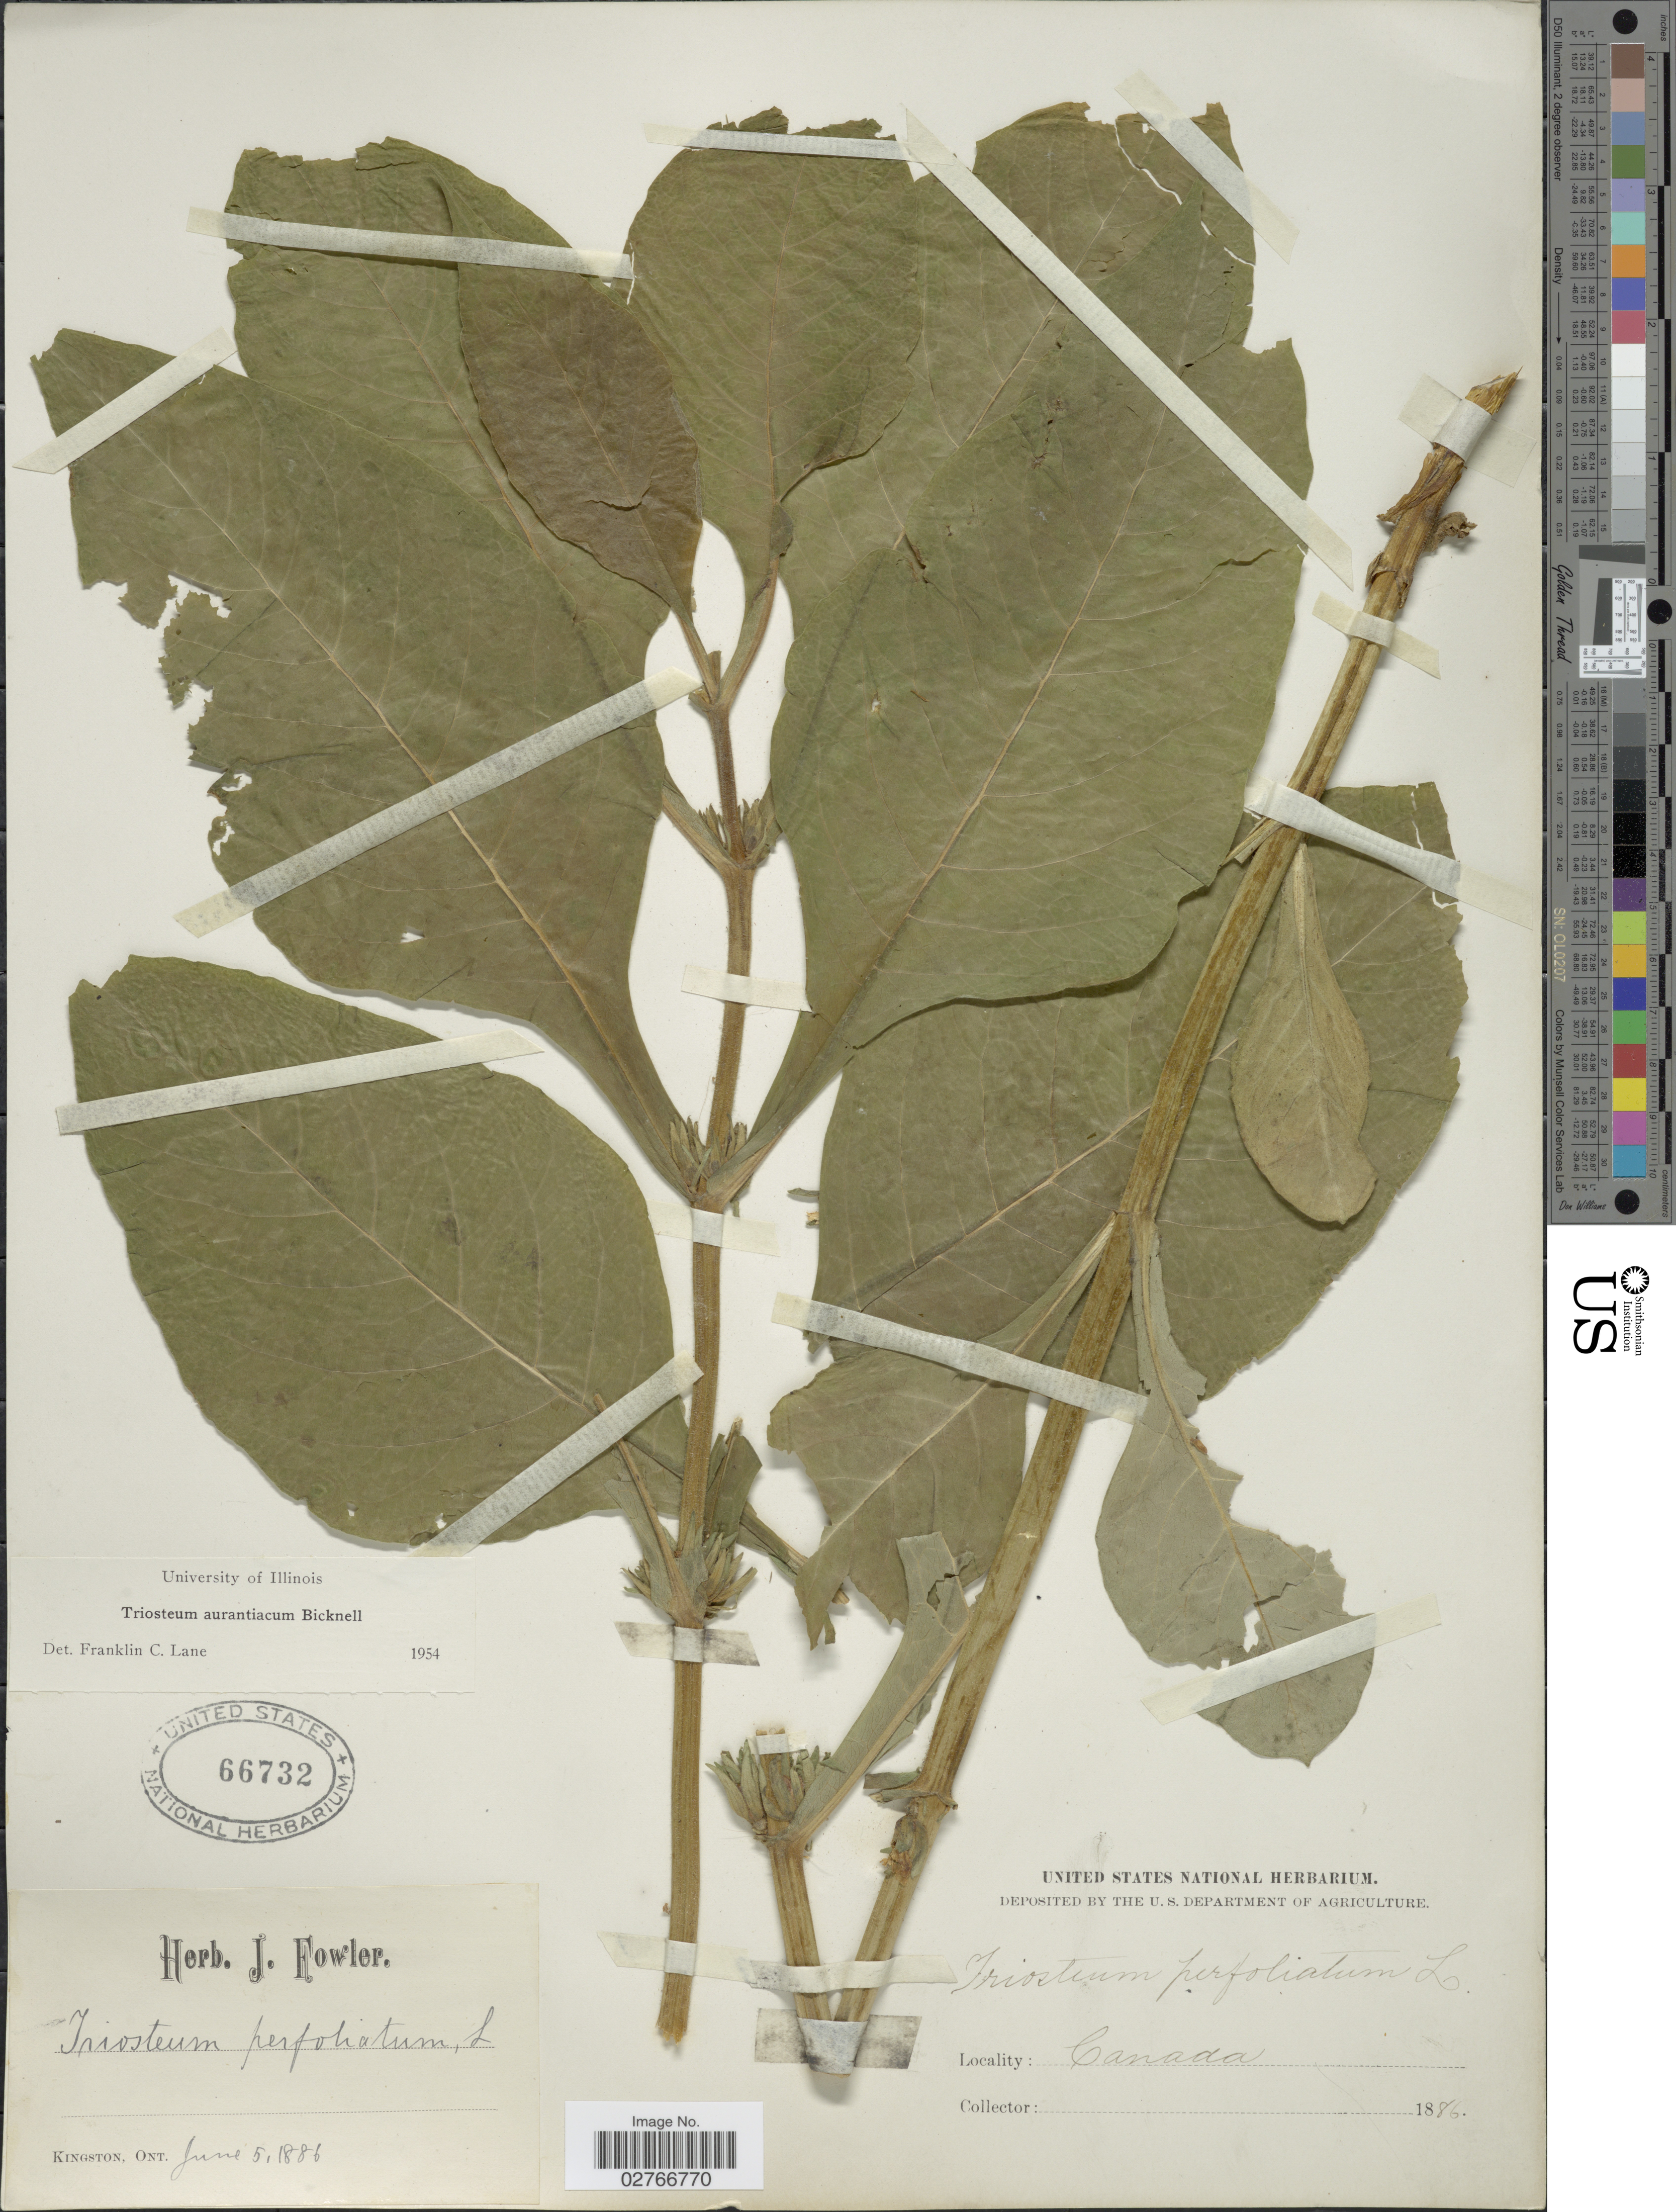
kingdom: Plantae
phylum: Tracheophyta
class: Magnoliopsida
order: Dipsacales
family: Caprifoliaceae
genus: Triosteum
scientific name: Triosteum aurantiacum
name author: E.P. Bicknell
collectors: ex herb. J. Fowler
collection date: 1886-06-05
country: Canada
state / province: Ontario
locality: Kingston.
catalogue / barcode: US 66732